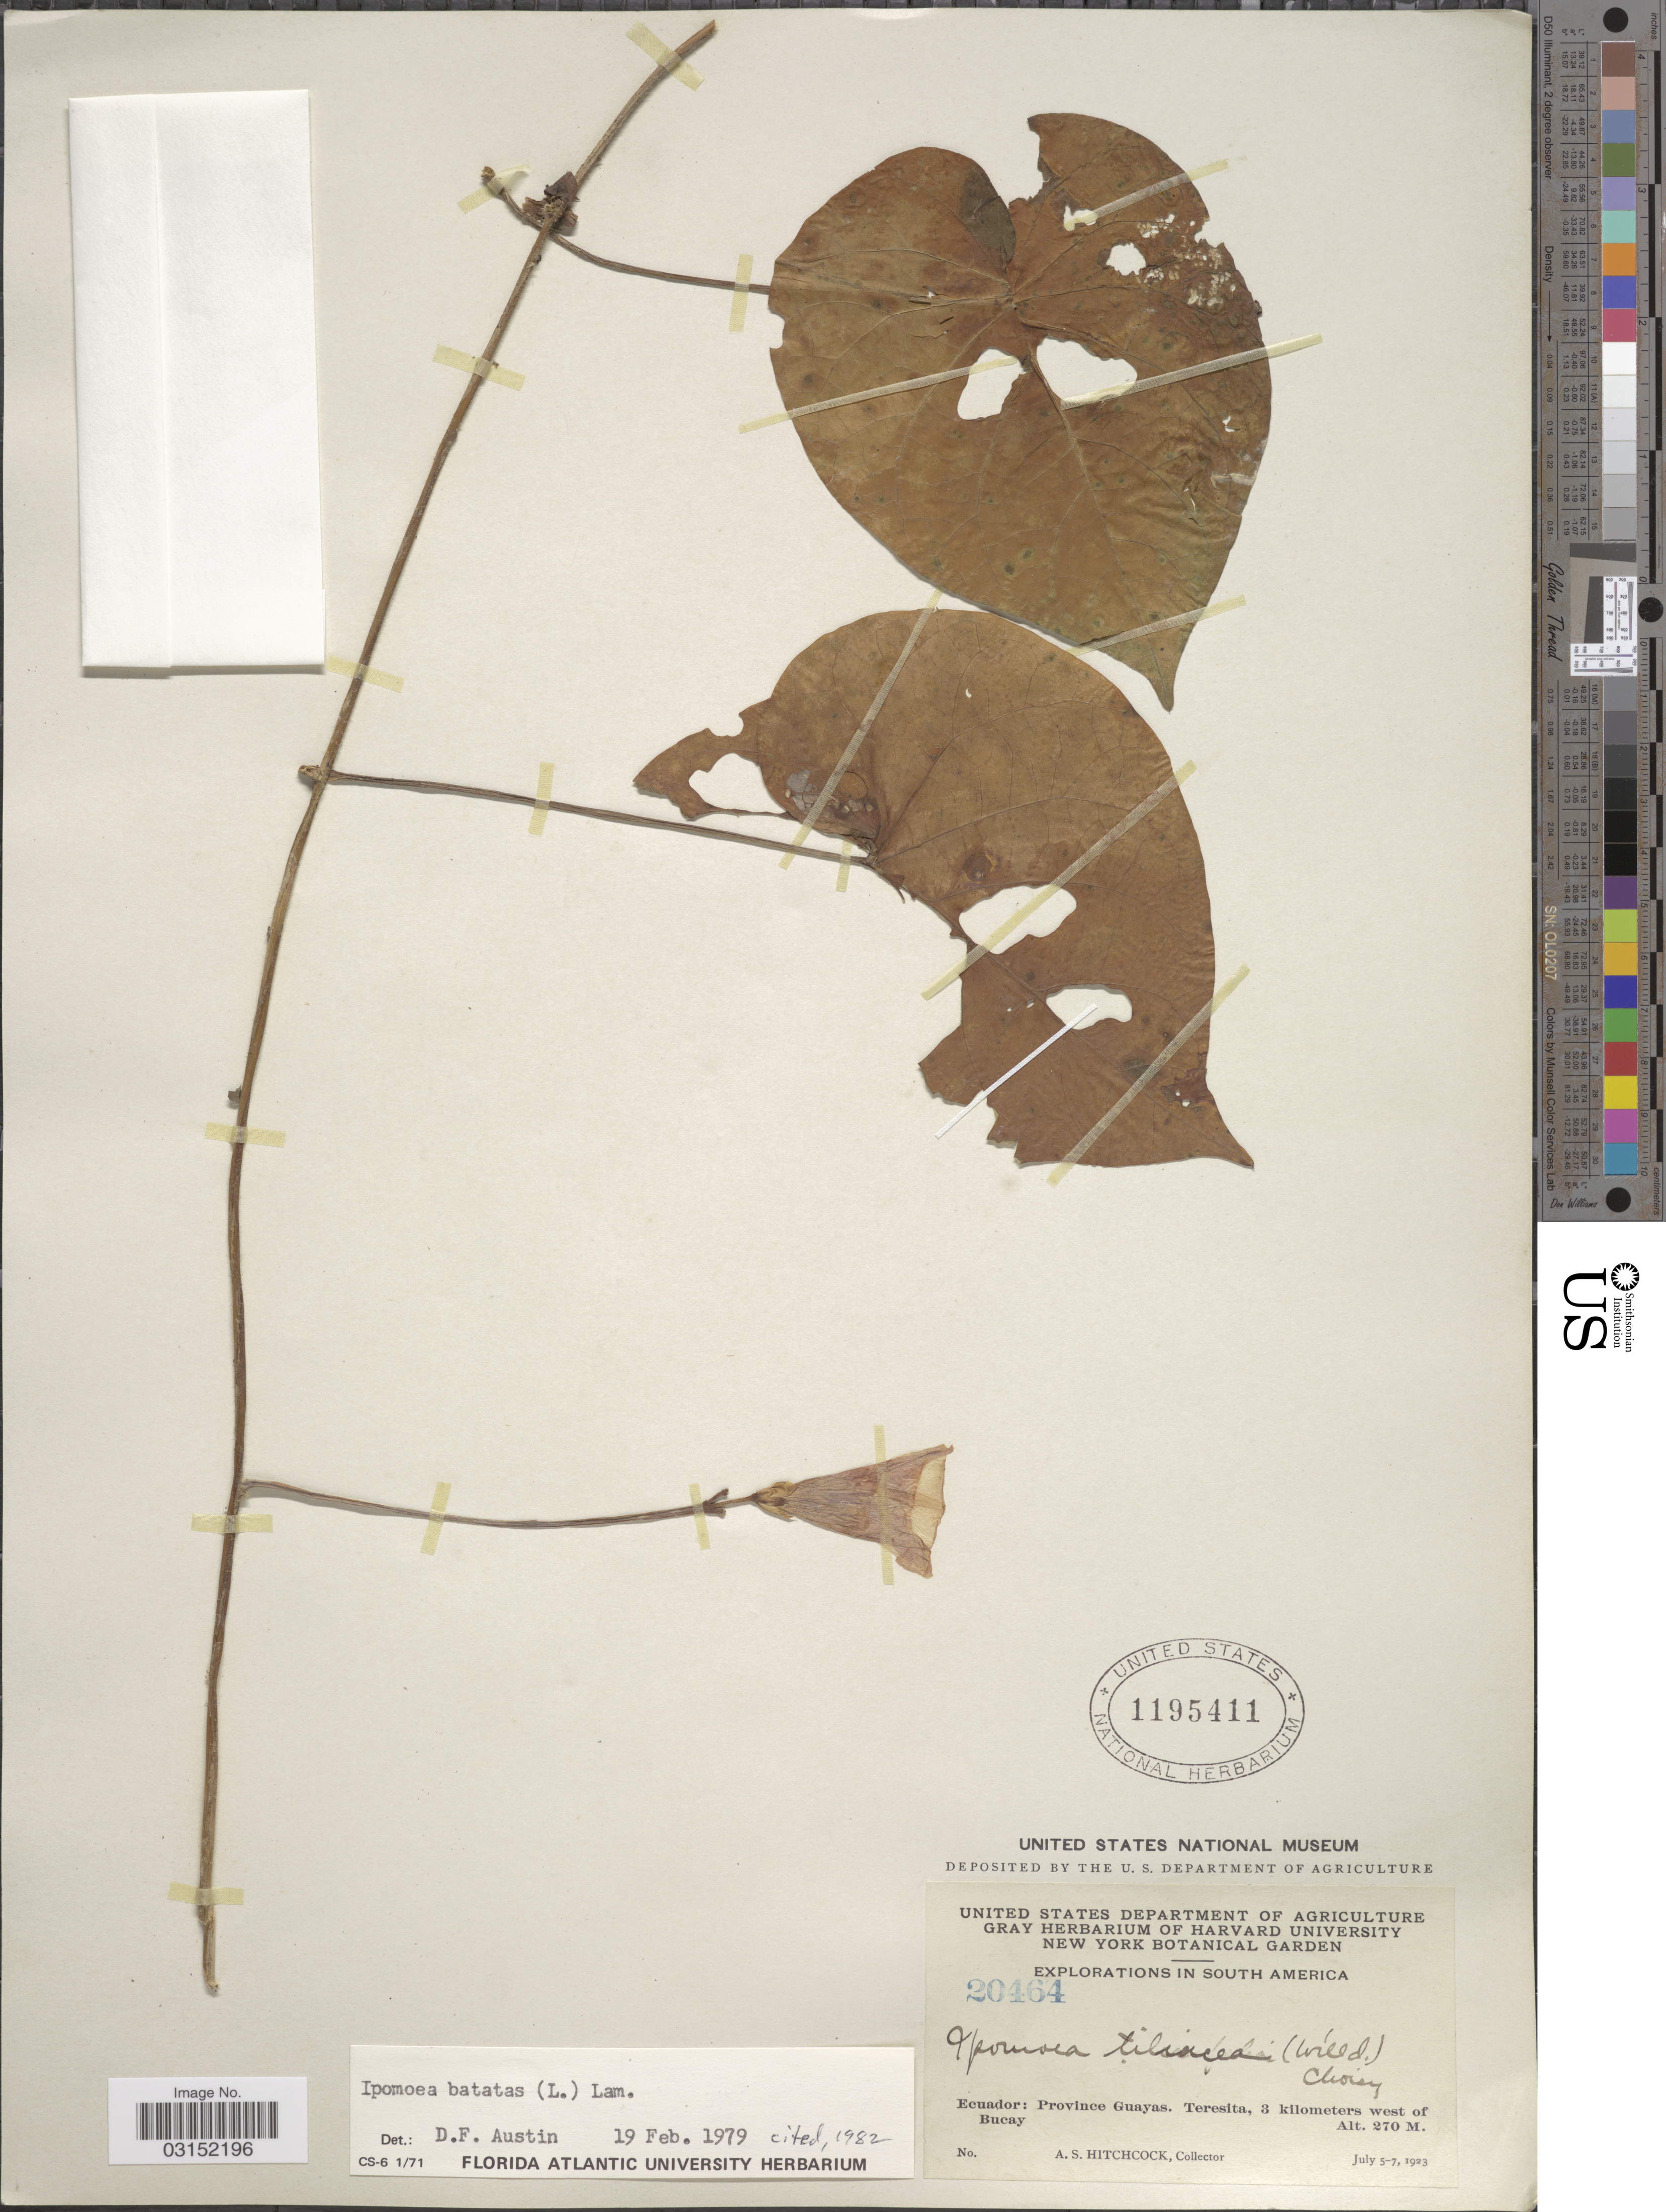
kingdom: Plantae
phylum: Tracheophyta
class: Magnoliopsida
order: Solanales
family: Convolvulaceae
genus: Ipomoea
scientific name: Ipomoea batatas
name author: (L.) Lam.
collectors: A. S. Hitchcock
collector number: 20464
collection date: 1923-07-05/1923-07-07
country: Ecuador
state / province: Guayas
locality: Teresita, 3 kilometers west of Bucay.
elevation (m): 270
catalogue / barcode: US 1195411